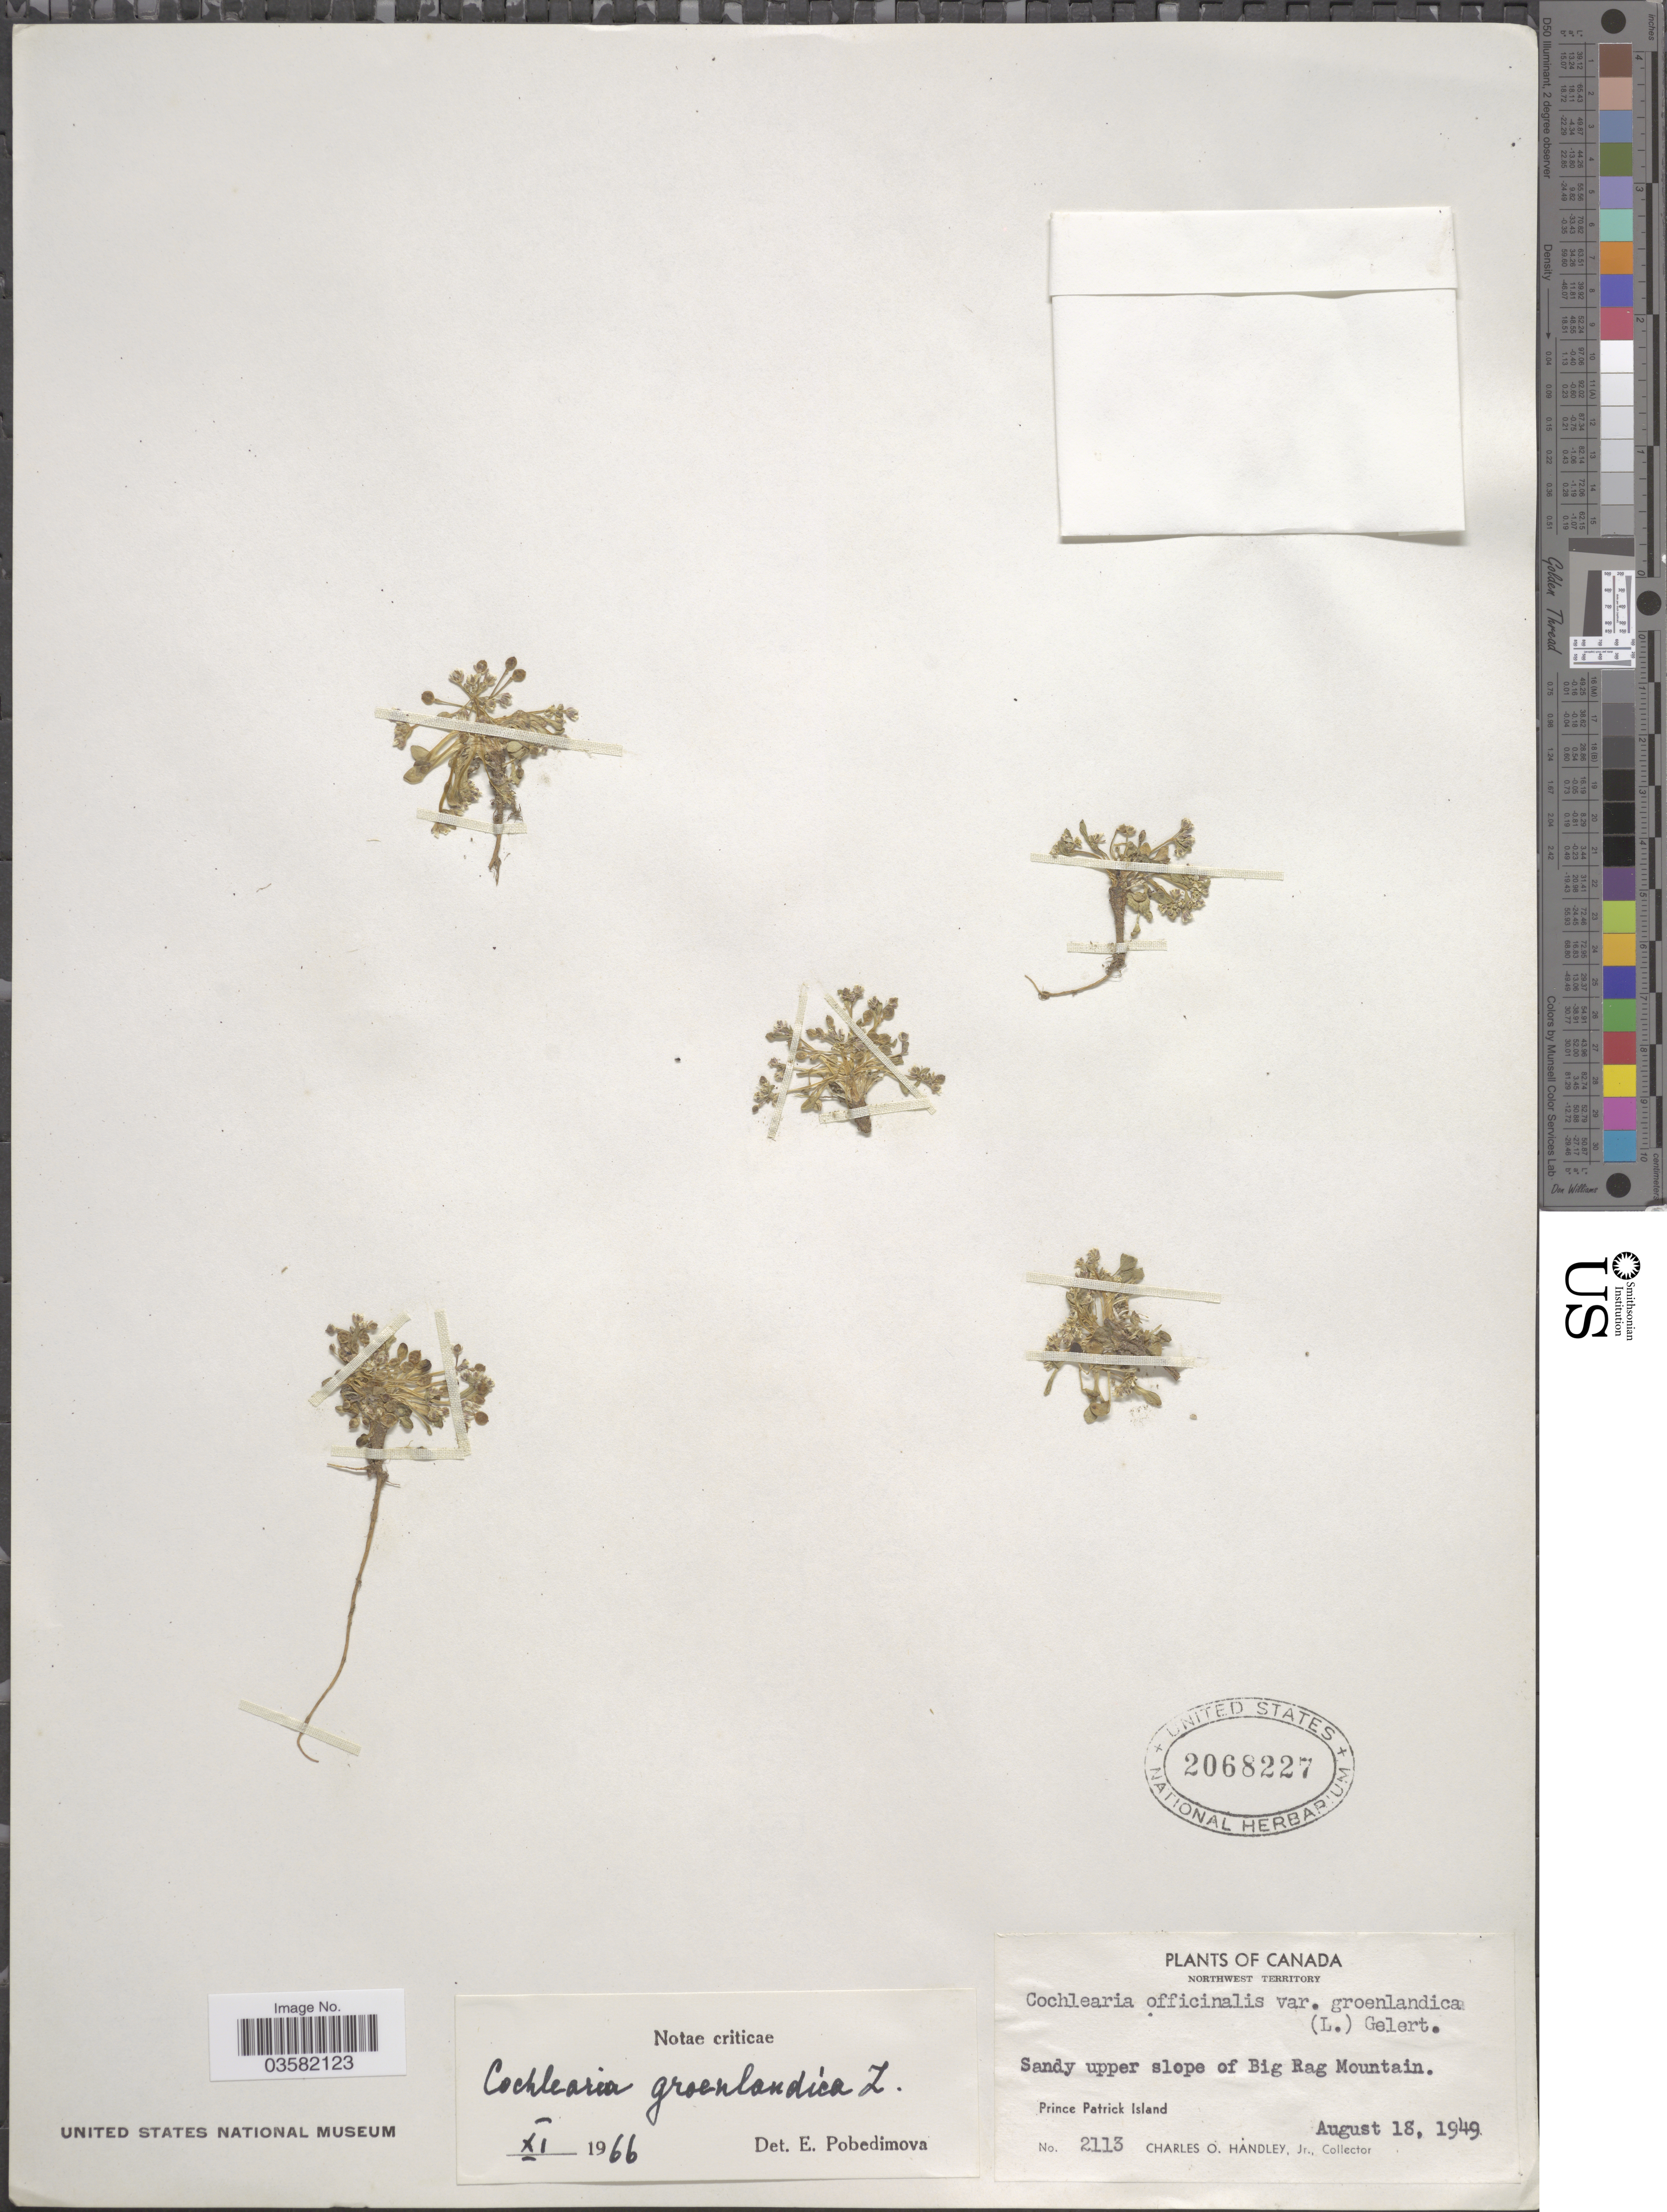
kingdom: Plantae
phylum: Tracheophyta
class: Magnoliopsida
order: Brassicales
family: Brassicaceae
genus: Cochlearia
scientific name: Cochlearia groenlandica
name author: L.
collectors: C. Handley Jr.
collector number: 2113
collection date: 1949-08-18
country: Canada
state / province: Northwest Territories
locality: Sandy upper slope of Big Rag Mountain. Prince Patrick Island.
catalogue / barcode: US 2068227